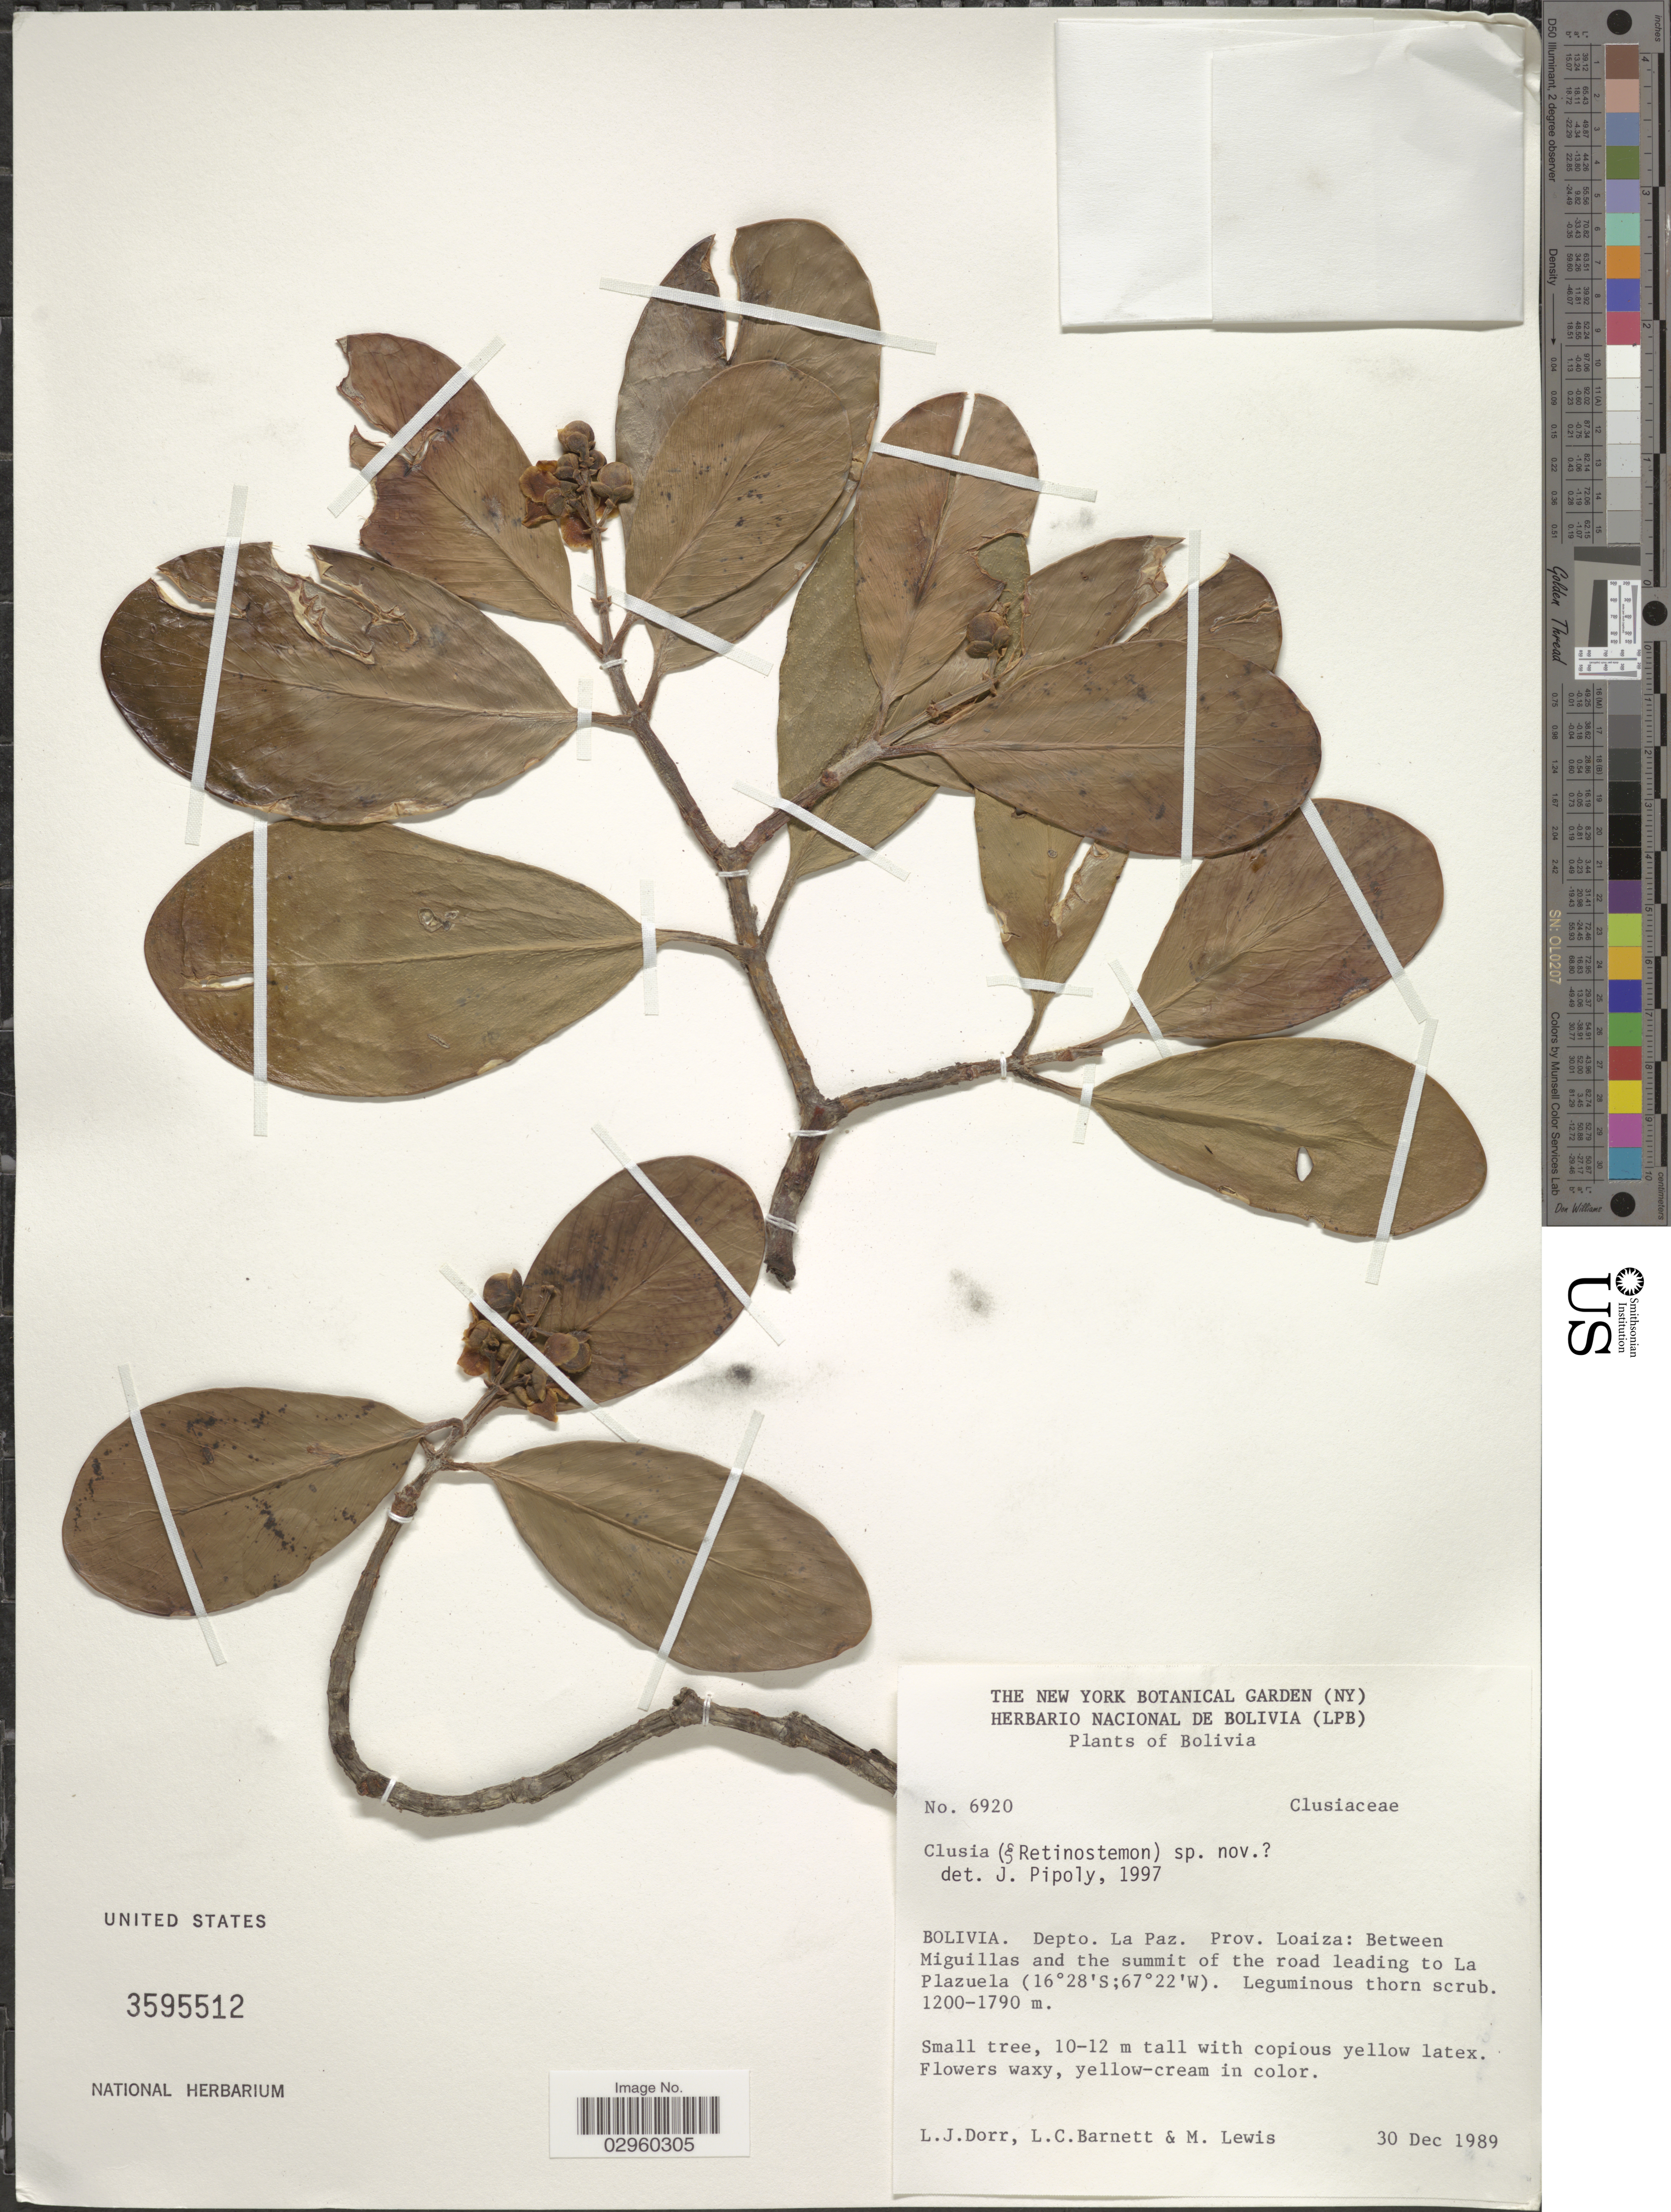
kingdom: Plantae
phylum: Tracheophyta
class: Magnoliopsida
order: Malpighiales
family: Clusiaceae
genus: Clusia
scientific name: Clusia sp.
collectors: L. J. Dorr, L. C. Barnett & M. Lewis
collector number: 6920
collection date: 1989-12-30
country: Bolivia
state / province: La Paz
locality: Depto. La Paz. Prov. Loaiza: Between Miguillas and the summit of the road leading to La Plazuela.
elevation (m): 1200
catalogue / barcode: US 3595512